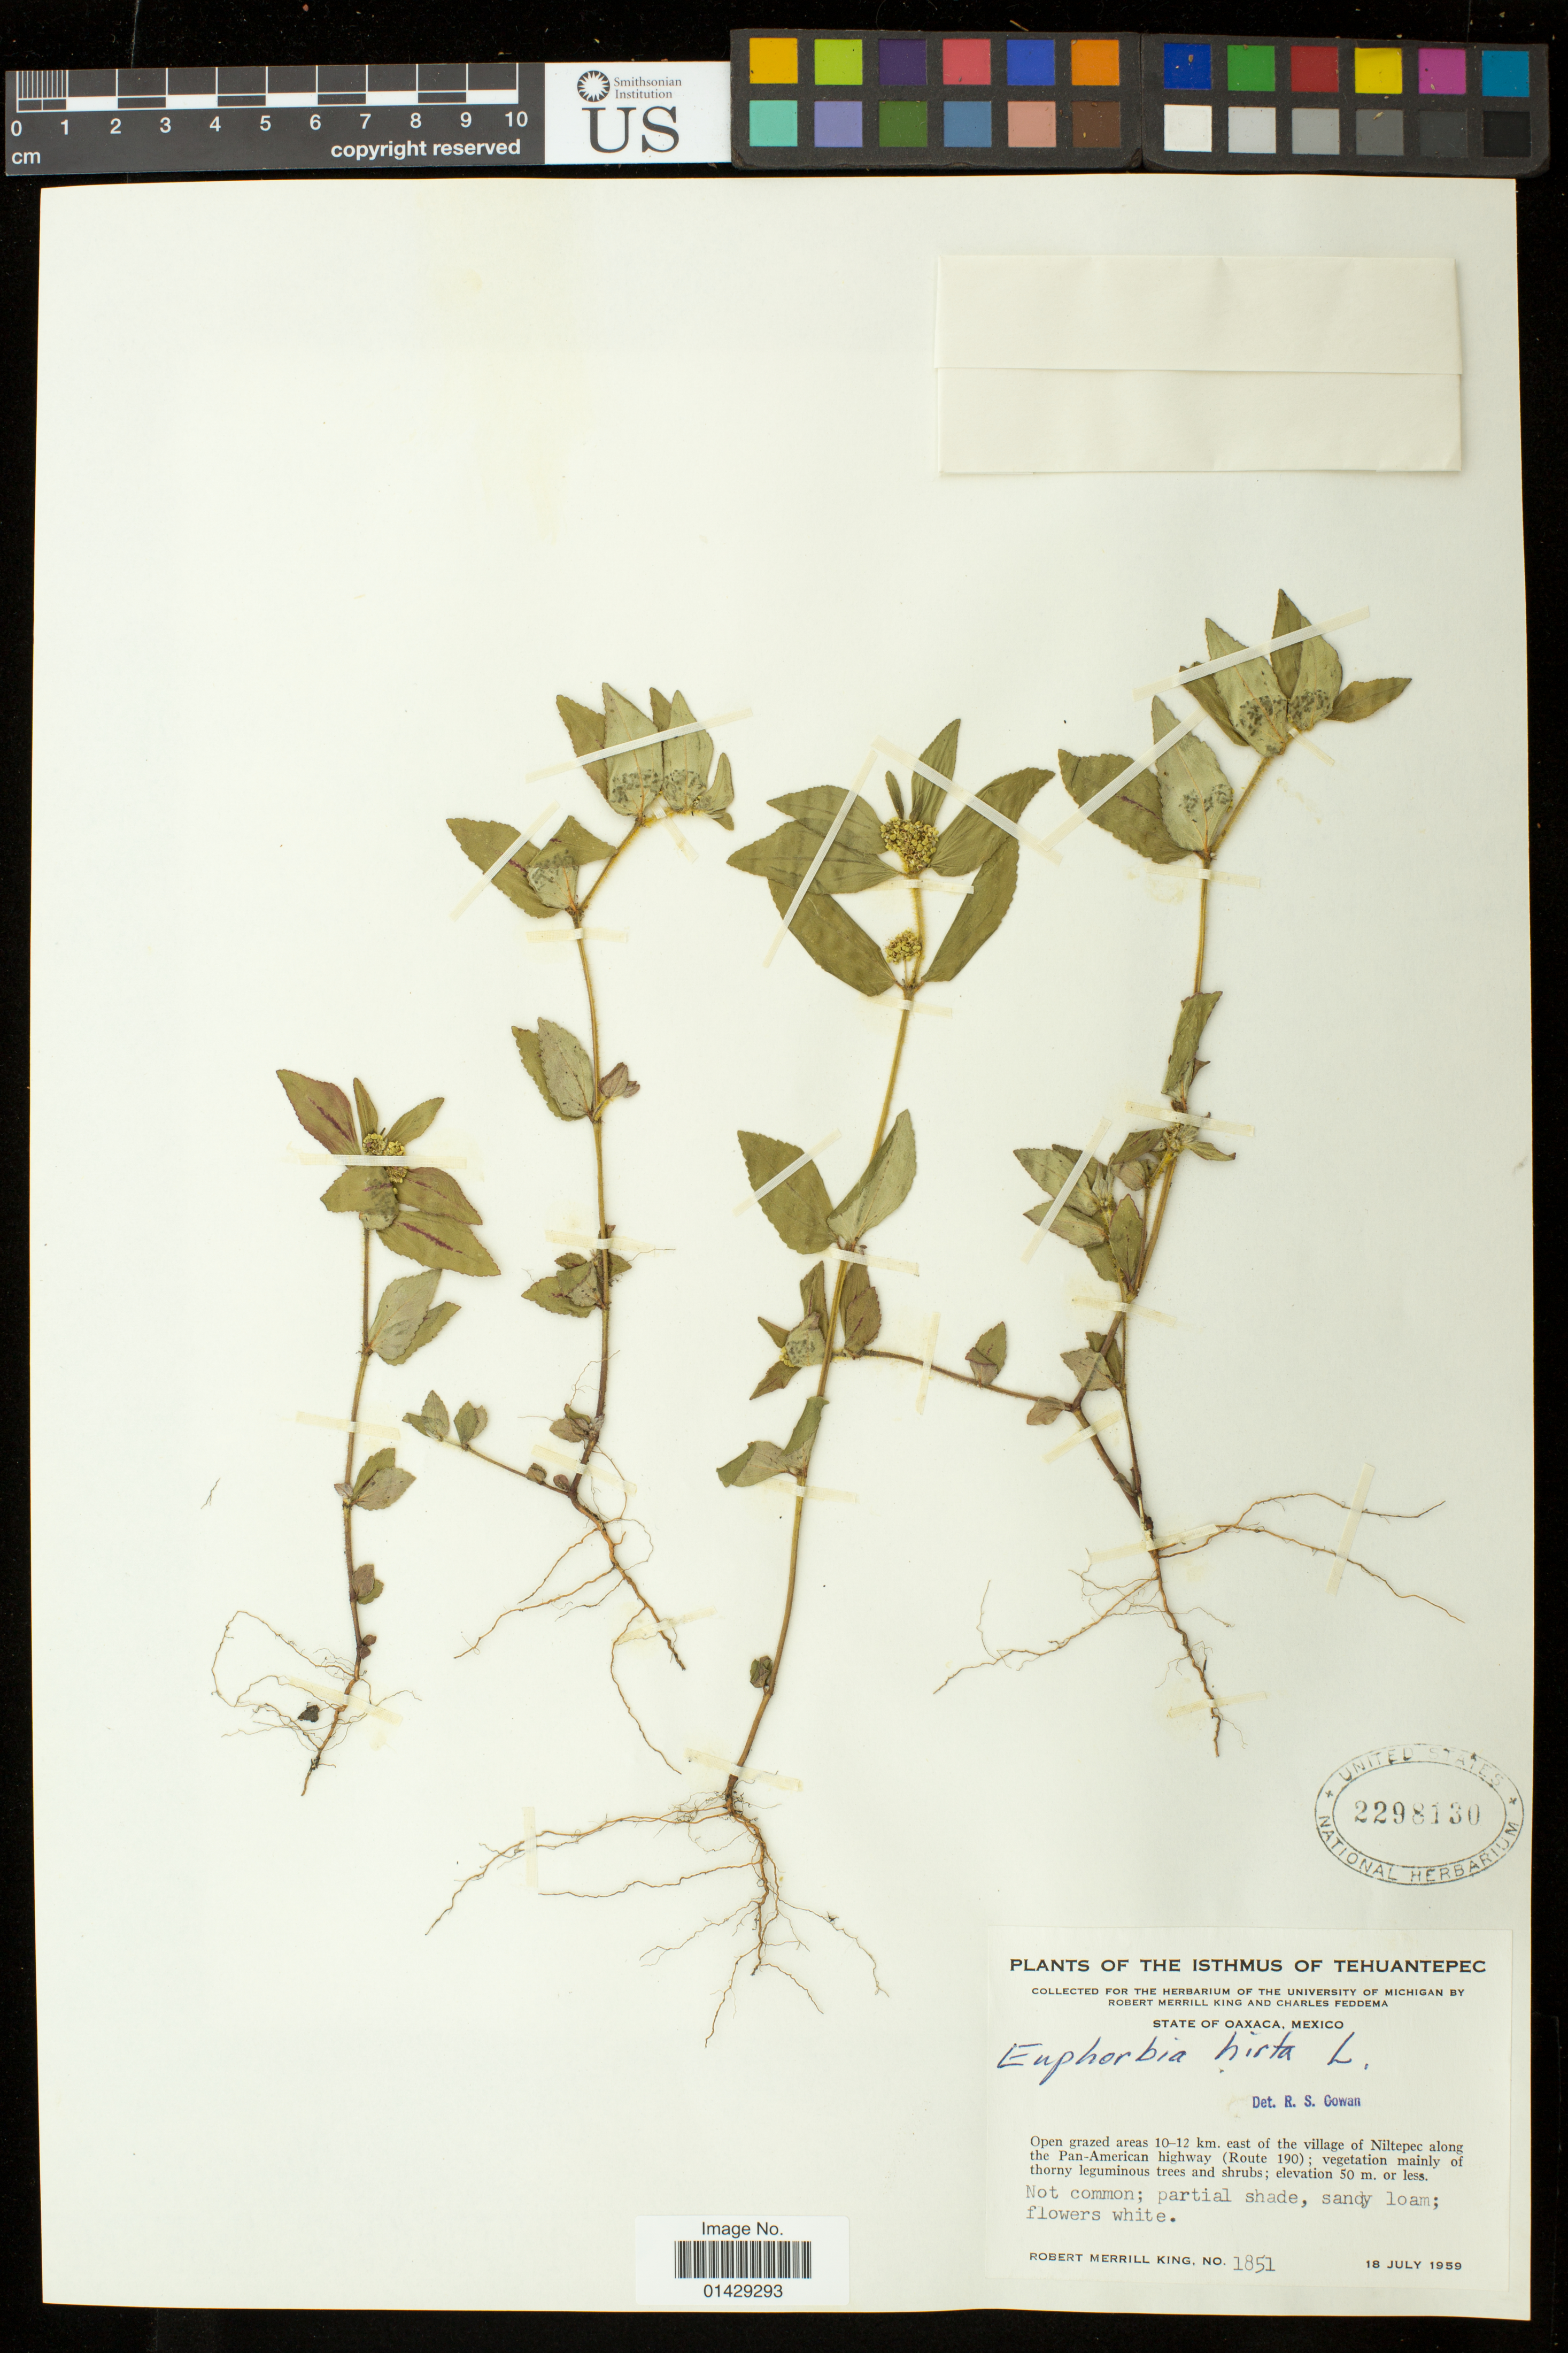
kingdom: Plantae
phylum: Tracheophyta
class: Magnoliopsida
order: Malpighiales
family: Euphorbiaceae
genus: Euphorbia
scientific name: Euphorbia hirta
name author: L.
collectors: R. M. King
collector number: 1851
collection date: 1959-07-18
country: Mexico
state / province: Oaxaca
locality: Open grazed areas 10-12 km. east of the village of Niltepec along the Pan-American highway (Route 190)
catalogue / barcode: US 2298130